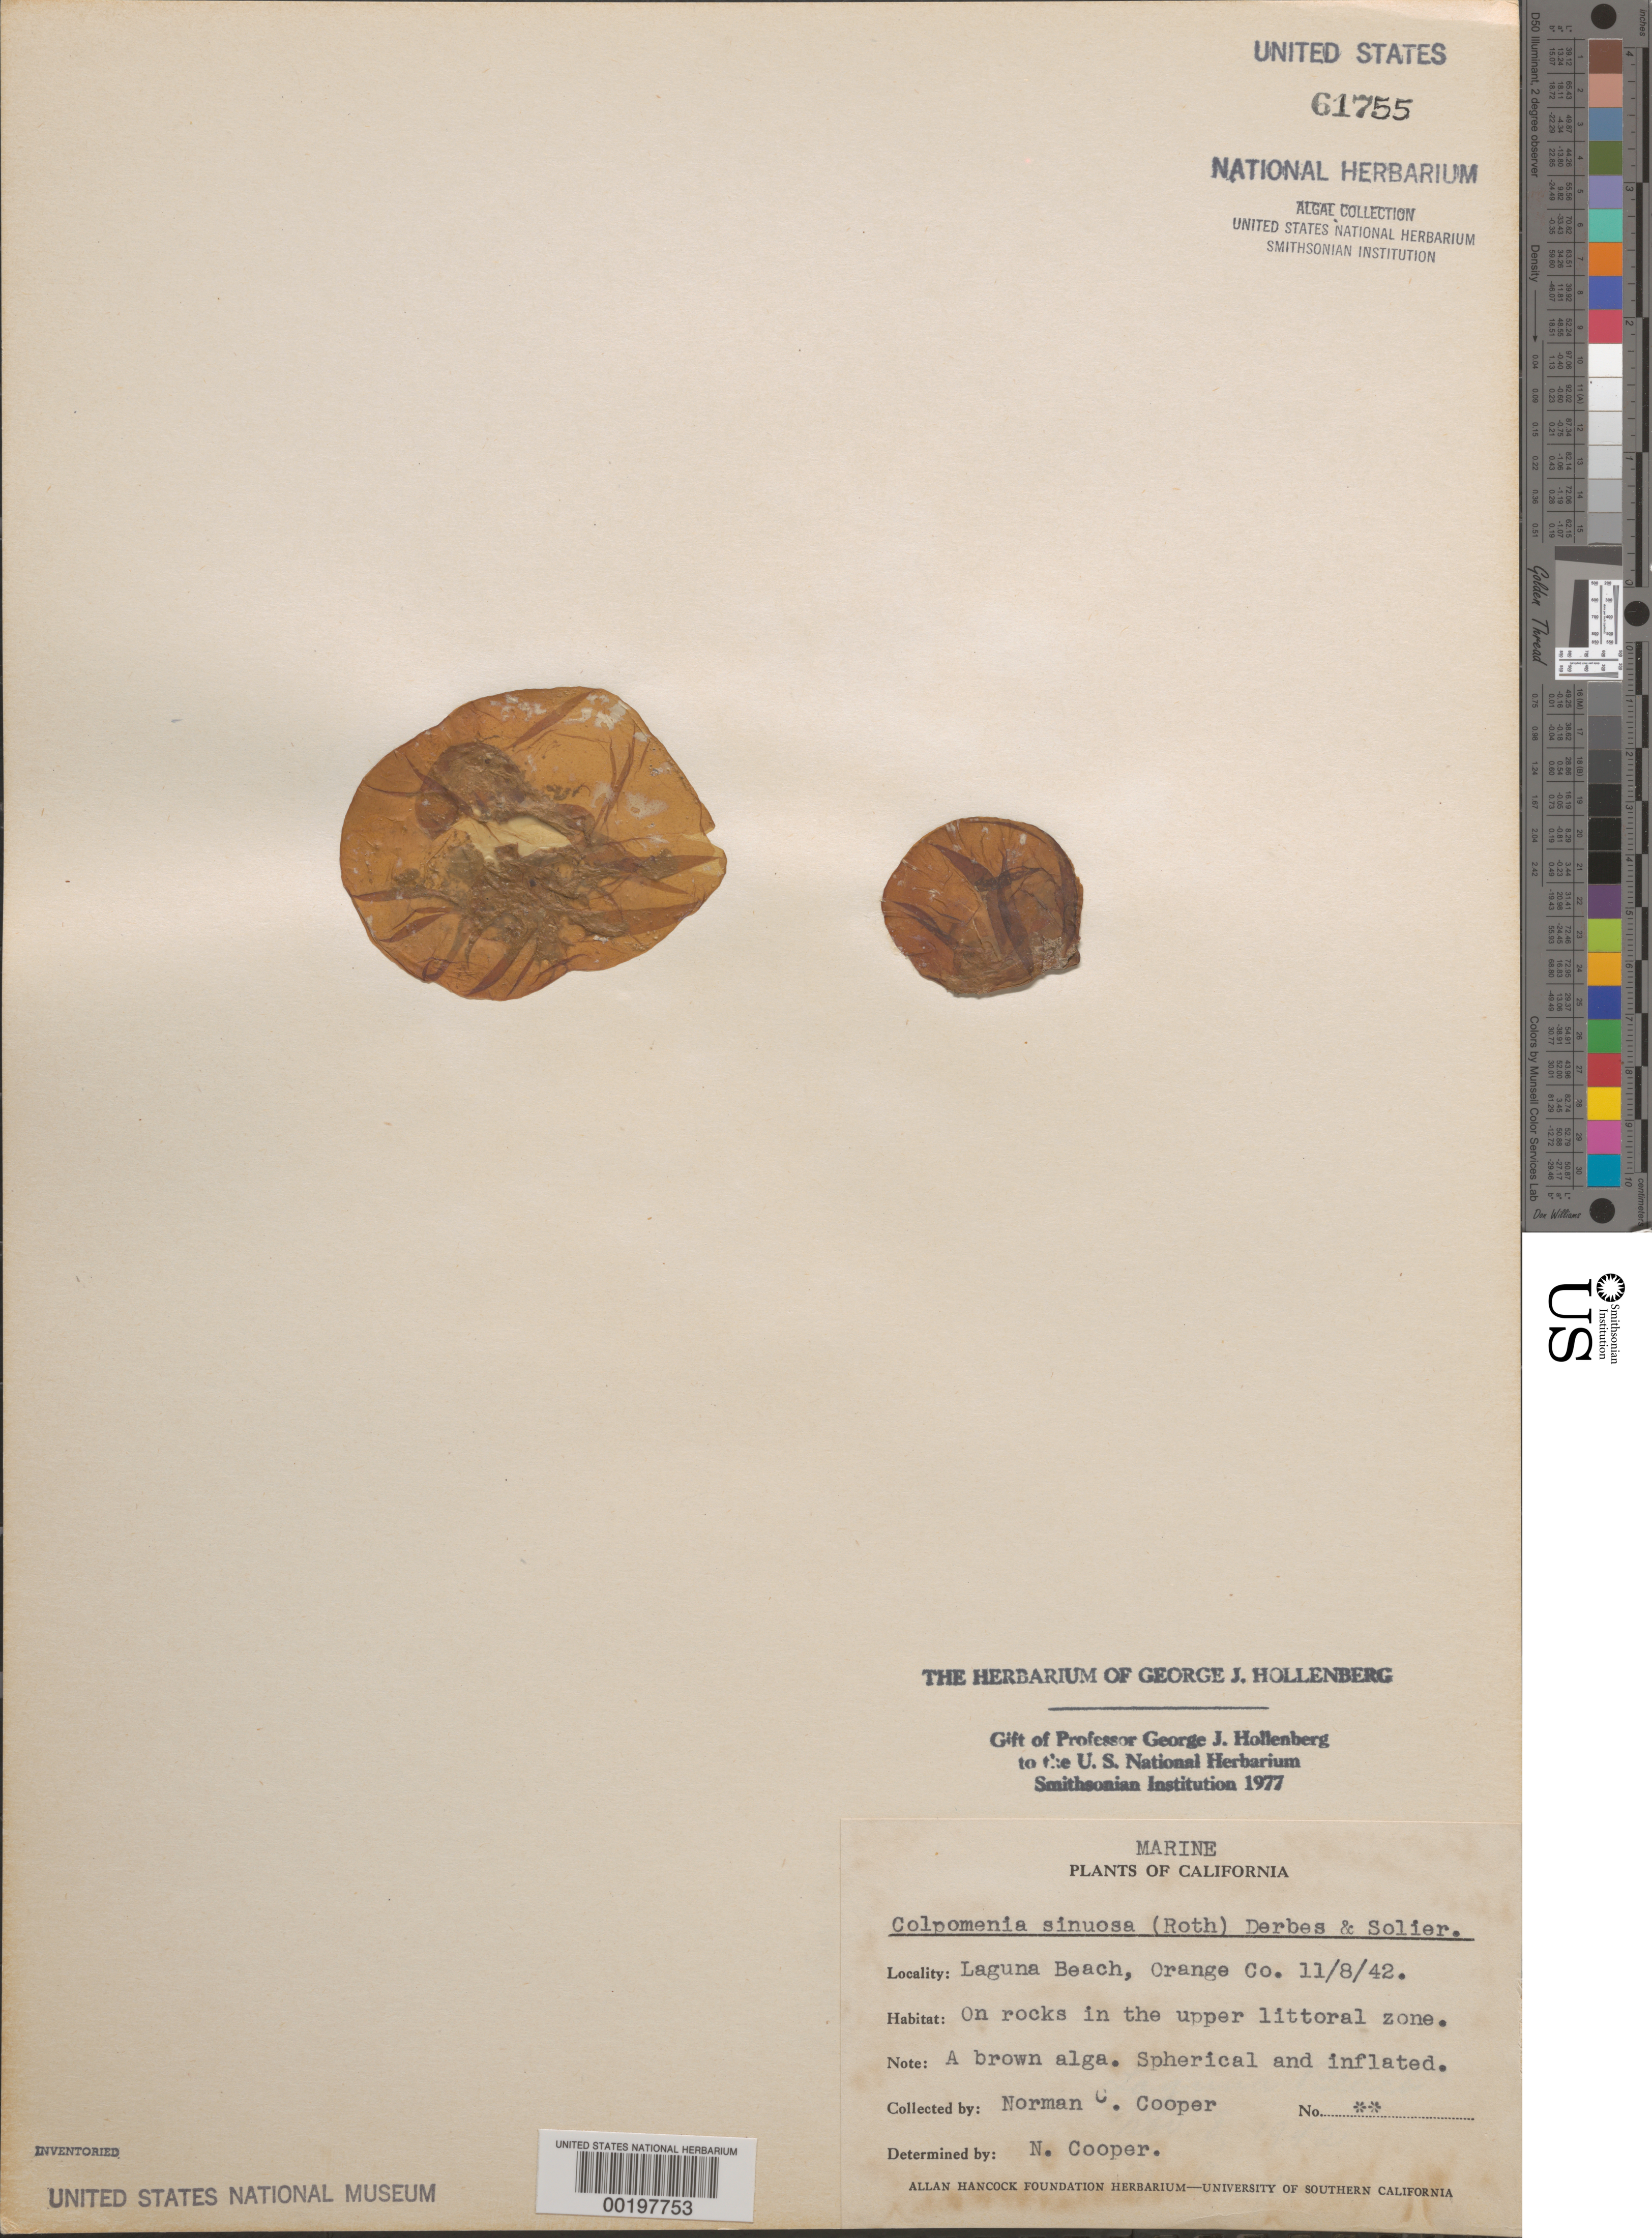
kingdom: Chromista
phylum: Ochrophyta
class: Phaeophyceae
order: Scytosiphonales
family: Scytosiphonaceae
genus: Colpomenia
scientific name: Colpomenia sinuosa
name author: (K. Mert. ex Roth) Derbes & Solier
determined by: Cooper, N. C.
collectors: N. Cooper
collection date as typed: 08 Nov 1942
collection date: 1942-11-08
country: United States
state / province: California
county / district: Orange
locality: Laguna Beach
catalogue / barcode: US 61755